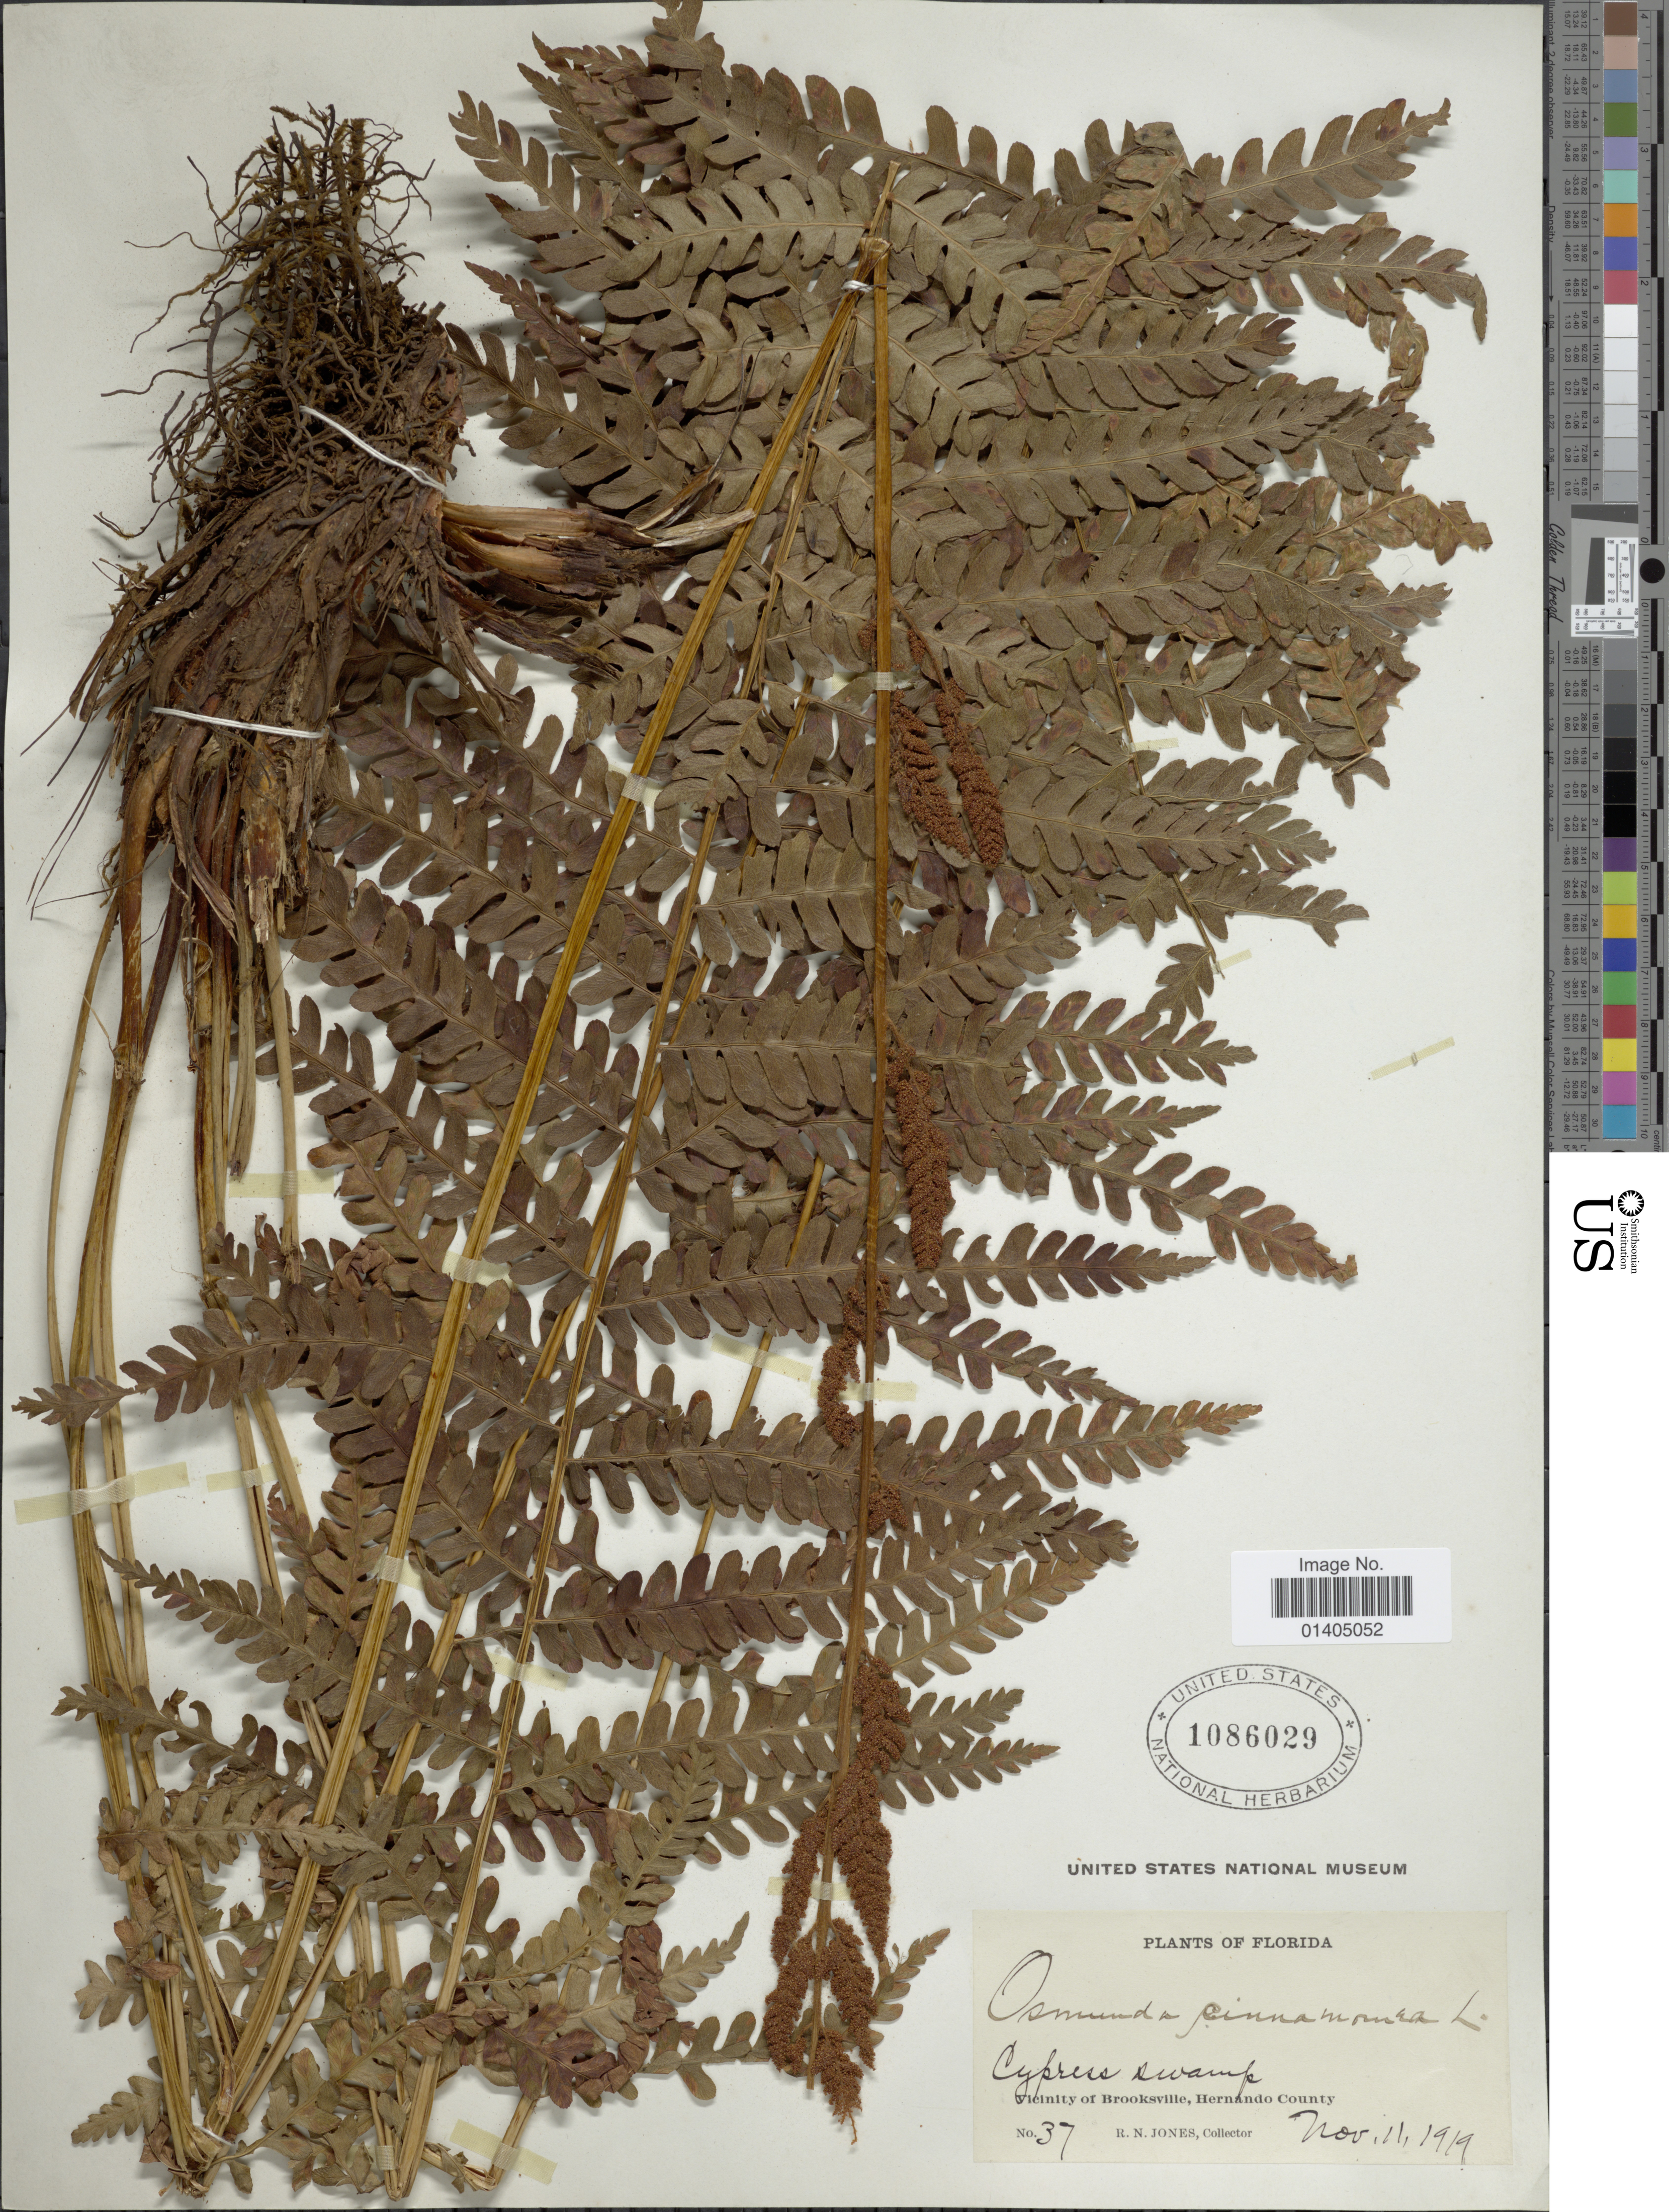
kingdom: Plantae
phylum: Tracheophyta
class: Polypodiopsida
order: Osmundales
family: Osmundaceae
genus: Osmundastrum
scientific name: Osmundastrum cinnamomeum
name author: (L.) C. Presl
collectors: R. N. Jones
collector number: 37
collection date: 1919-11-11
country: United States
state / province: Florida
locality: Cypress swamp, Vicinity of Brooksville, Hernando County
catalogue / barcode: US 1086029